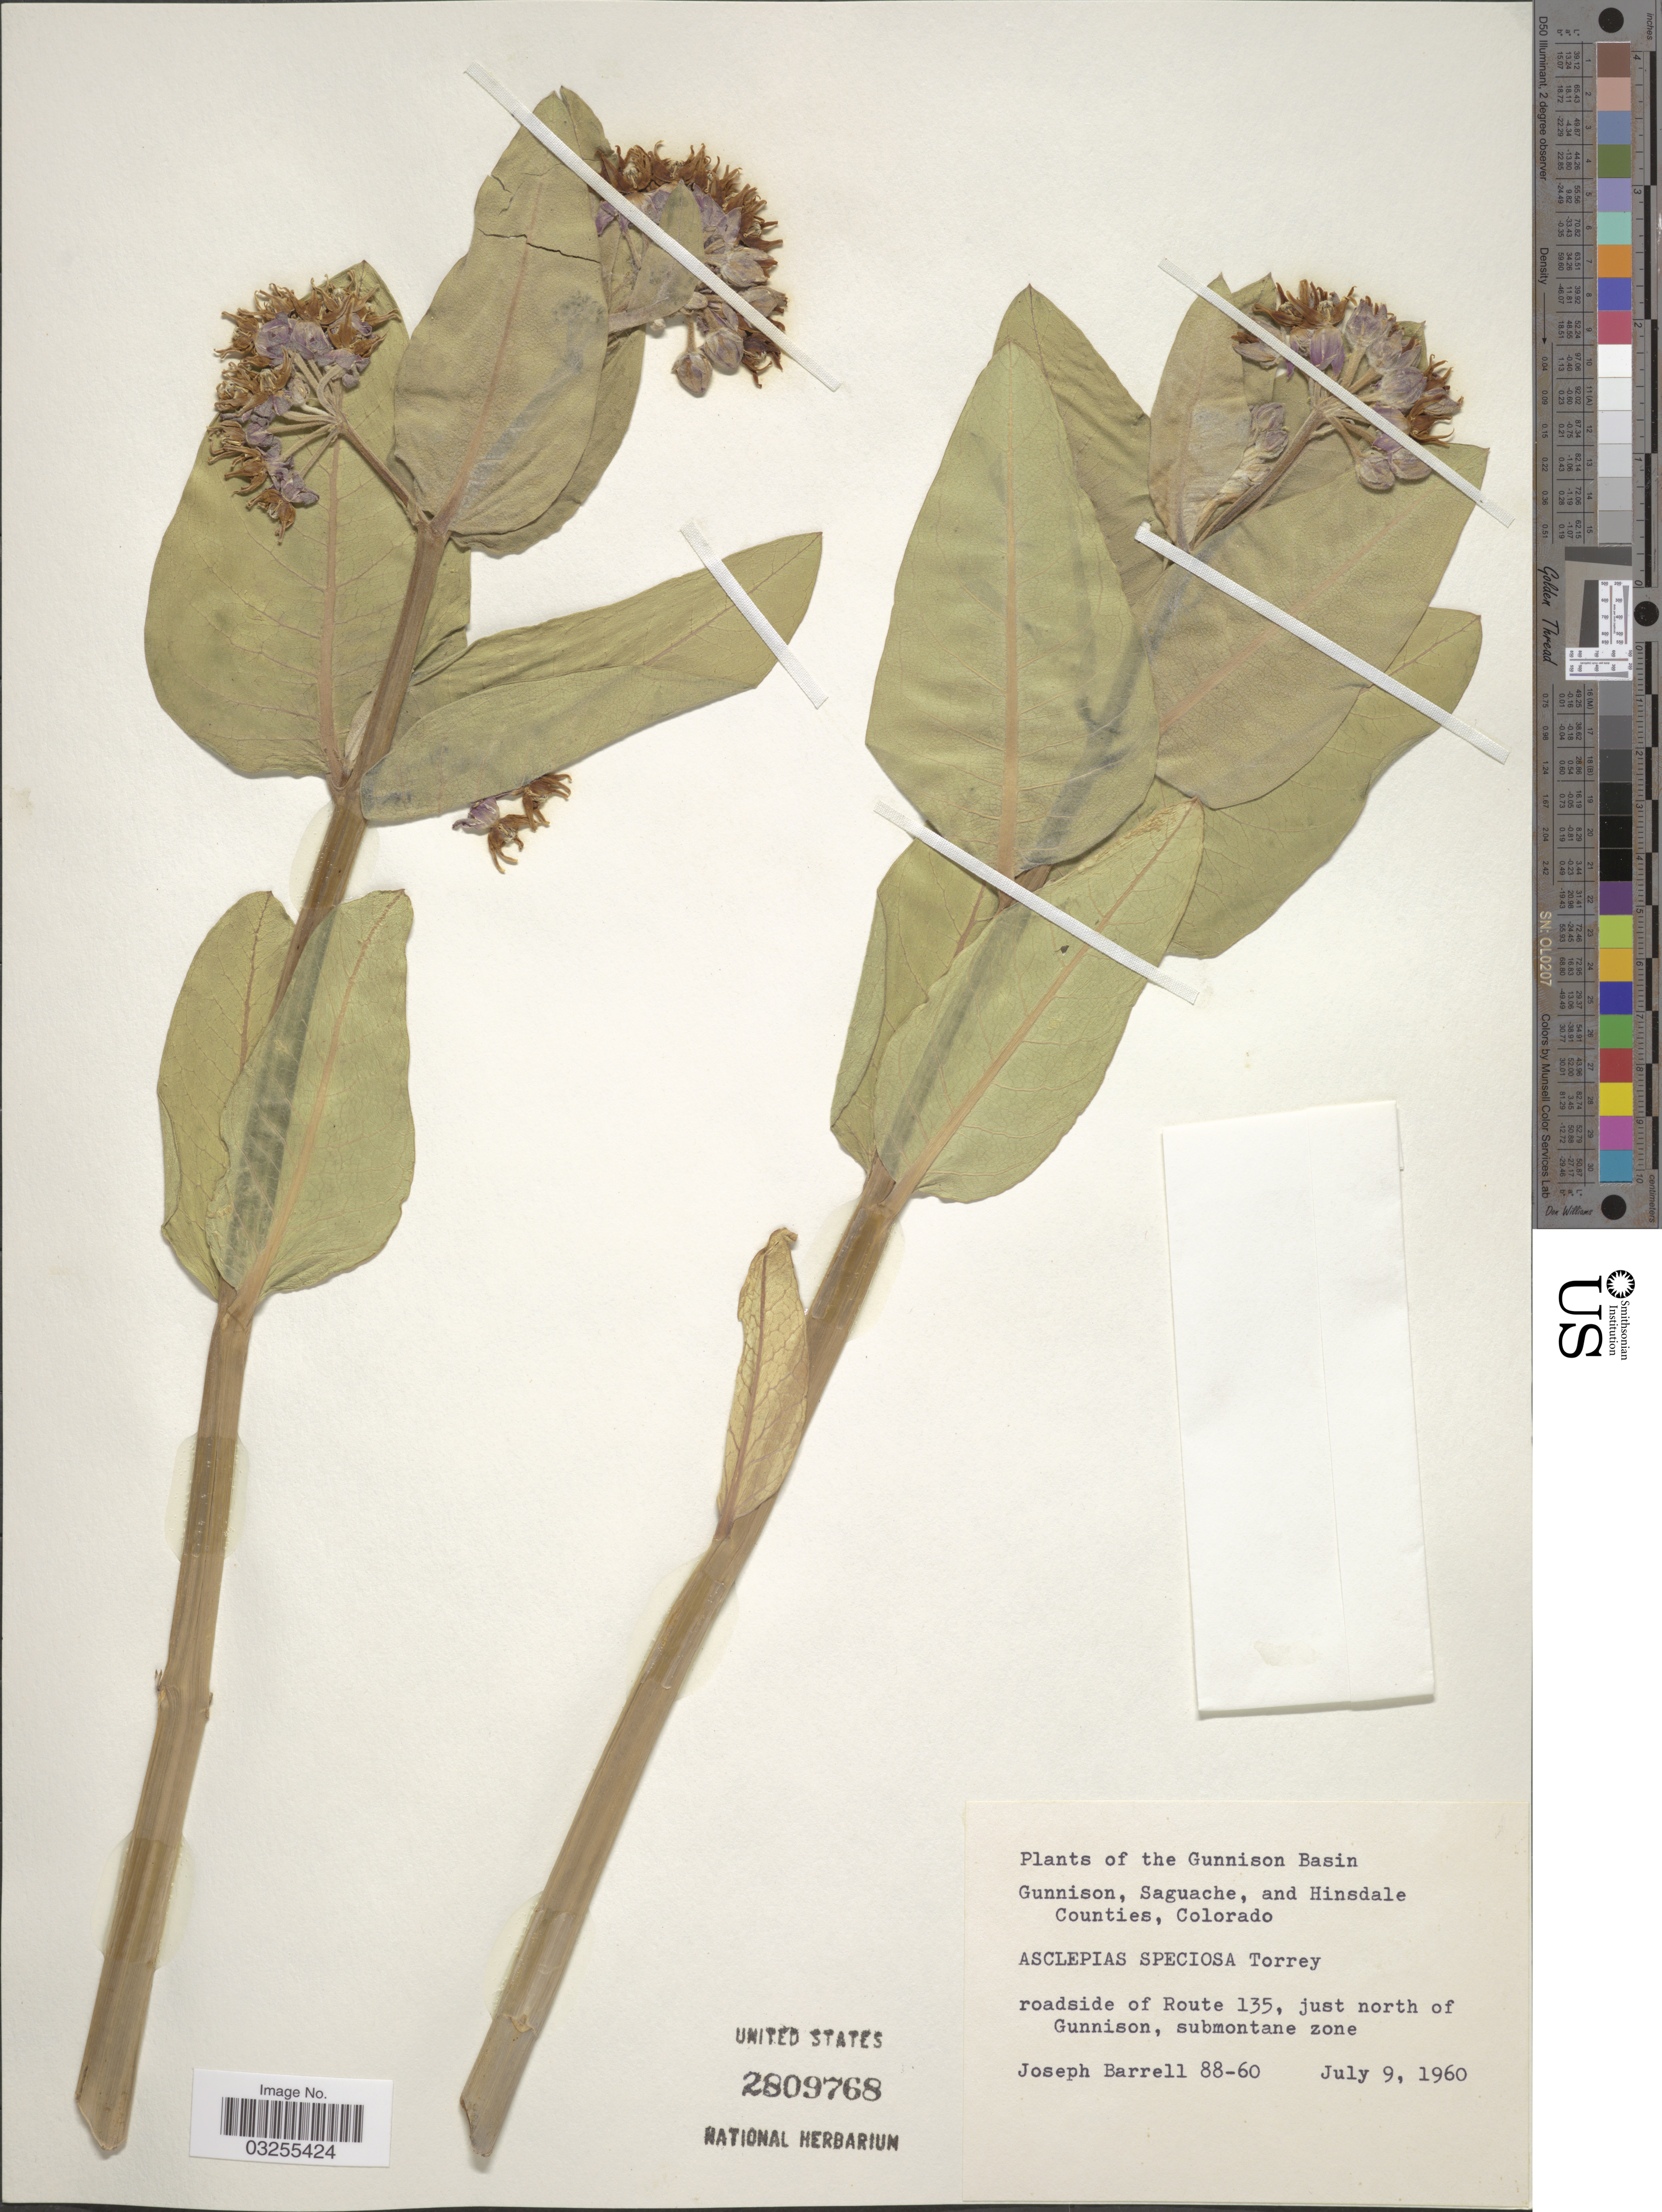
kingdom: Plantae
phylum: Tracheophyta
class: Magnoliopsida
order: Gentianales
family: Apocynaceae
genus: Asclepias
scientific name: Asclepias speciosa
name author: Torr.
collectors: J. Barrell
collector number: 88-60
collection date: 1960-07-09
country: United States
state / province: Colorado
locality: The Gunnison Basin, Gunnison Counties, roadside of Route 135, just north of Gunnison, submontane zone.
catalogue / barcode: US 2809768